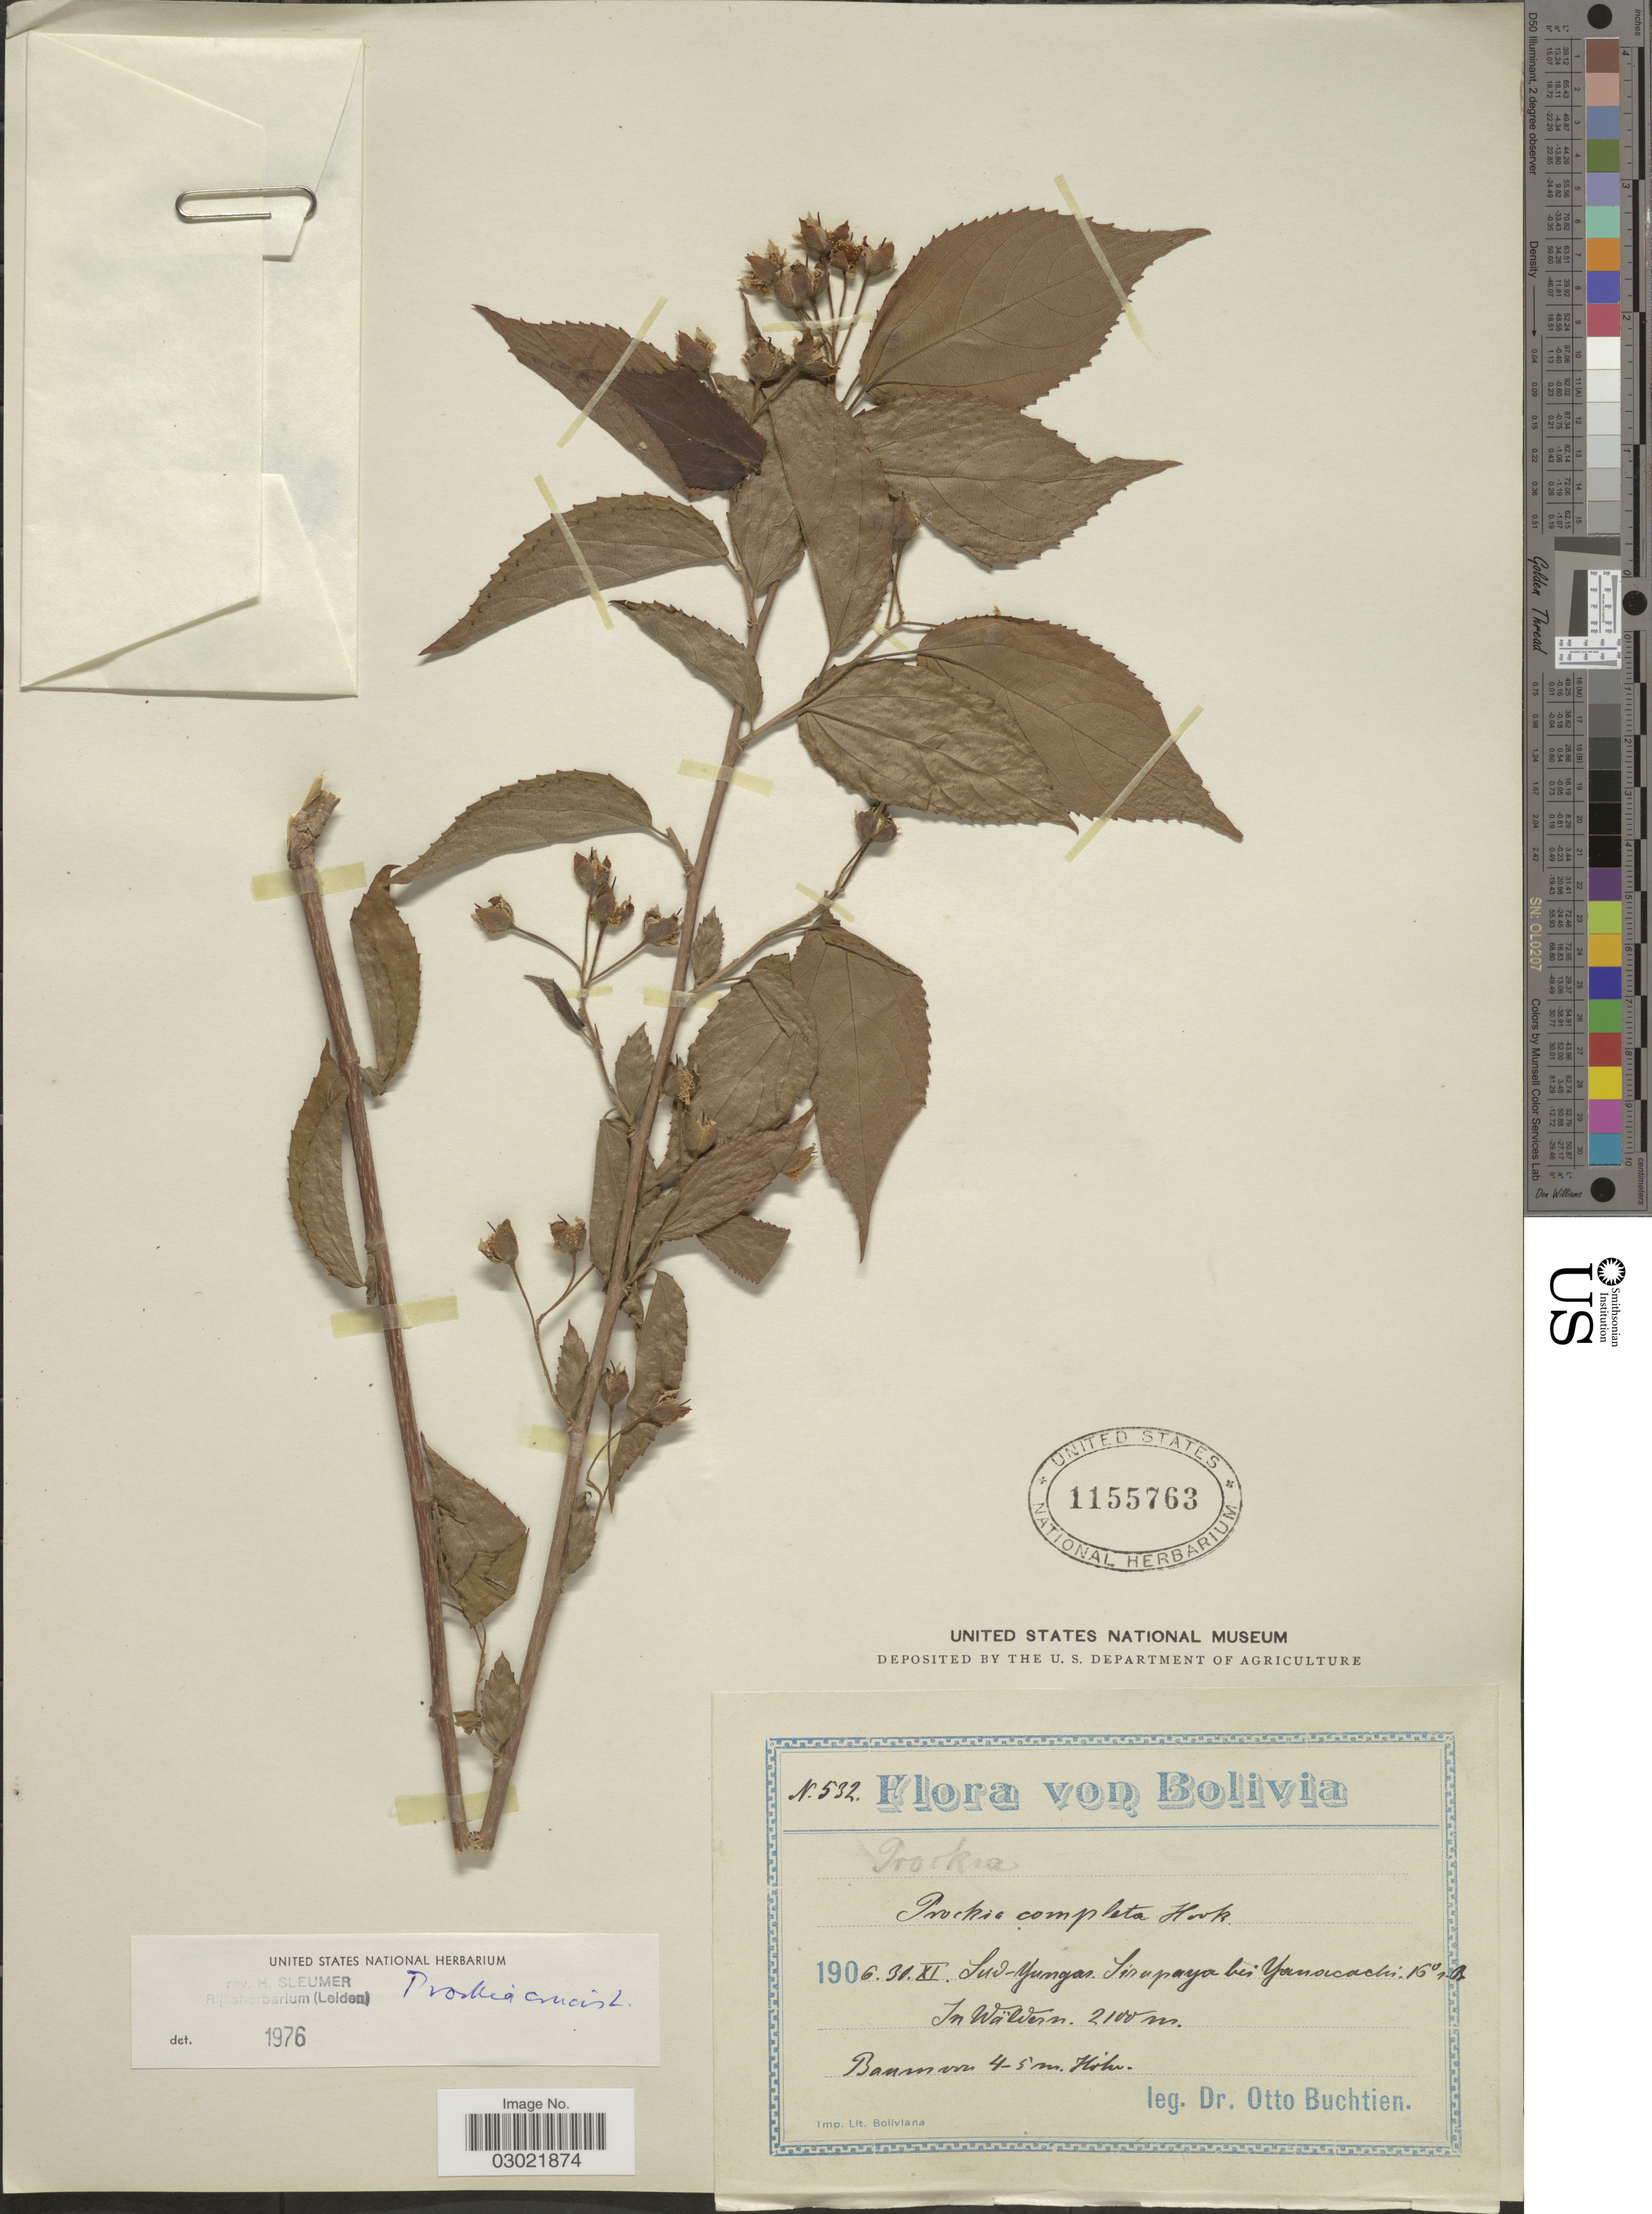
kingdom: Plantae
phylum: Tracheophyta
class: Magnoliopsida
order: Malpighiales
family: Salicaceae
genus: Prockia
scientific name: Prockia crucis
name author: P. Browne ex L.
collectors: O. Buchtien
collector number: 532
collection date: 1906-11-30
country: Bolivia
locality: Sud-Yungas. Sirupaya bei Yanacachi.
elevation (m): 2100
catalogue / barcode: US 1155763